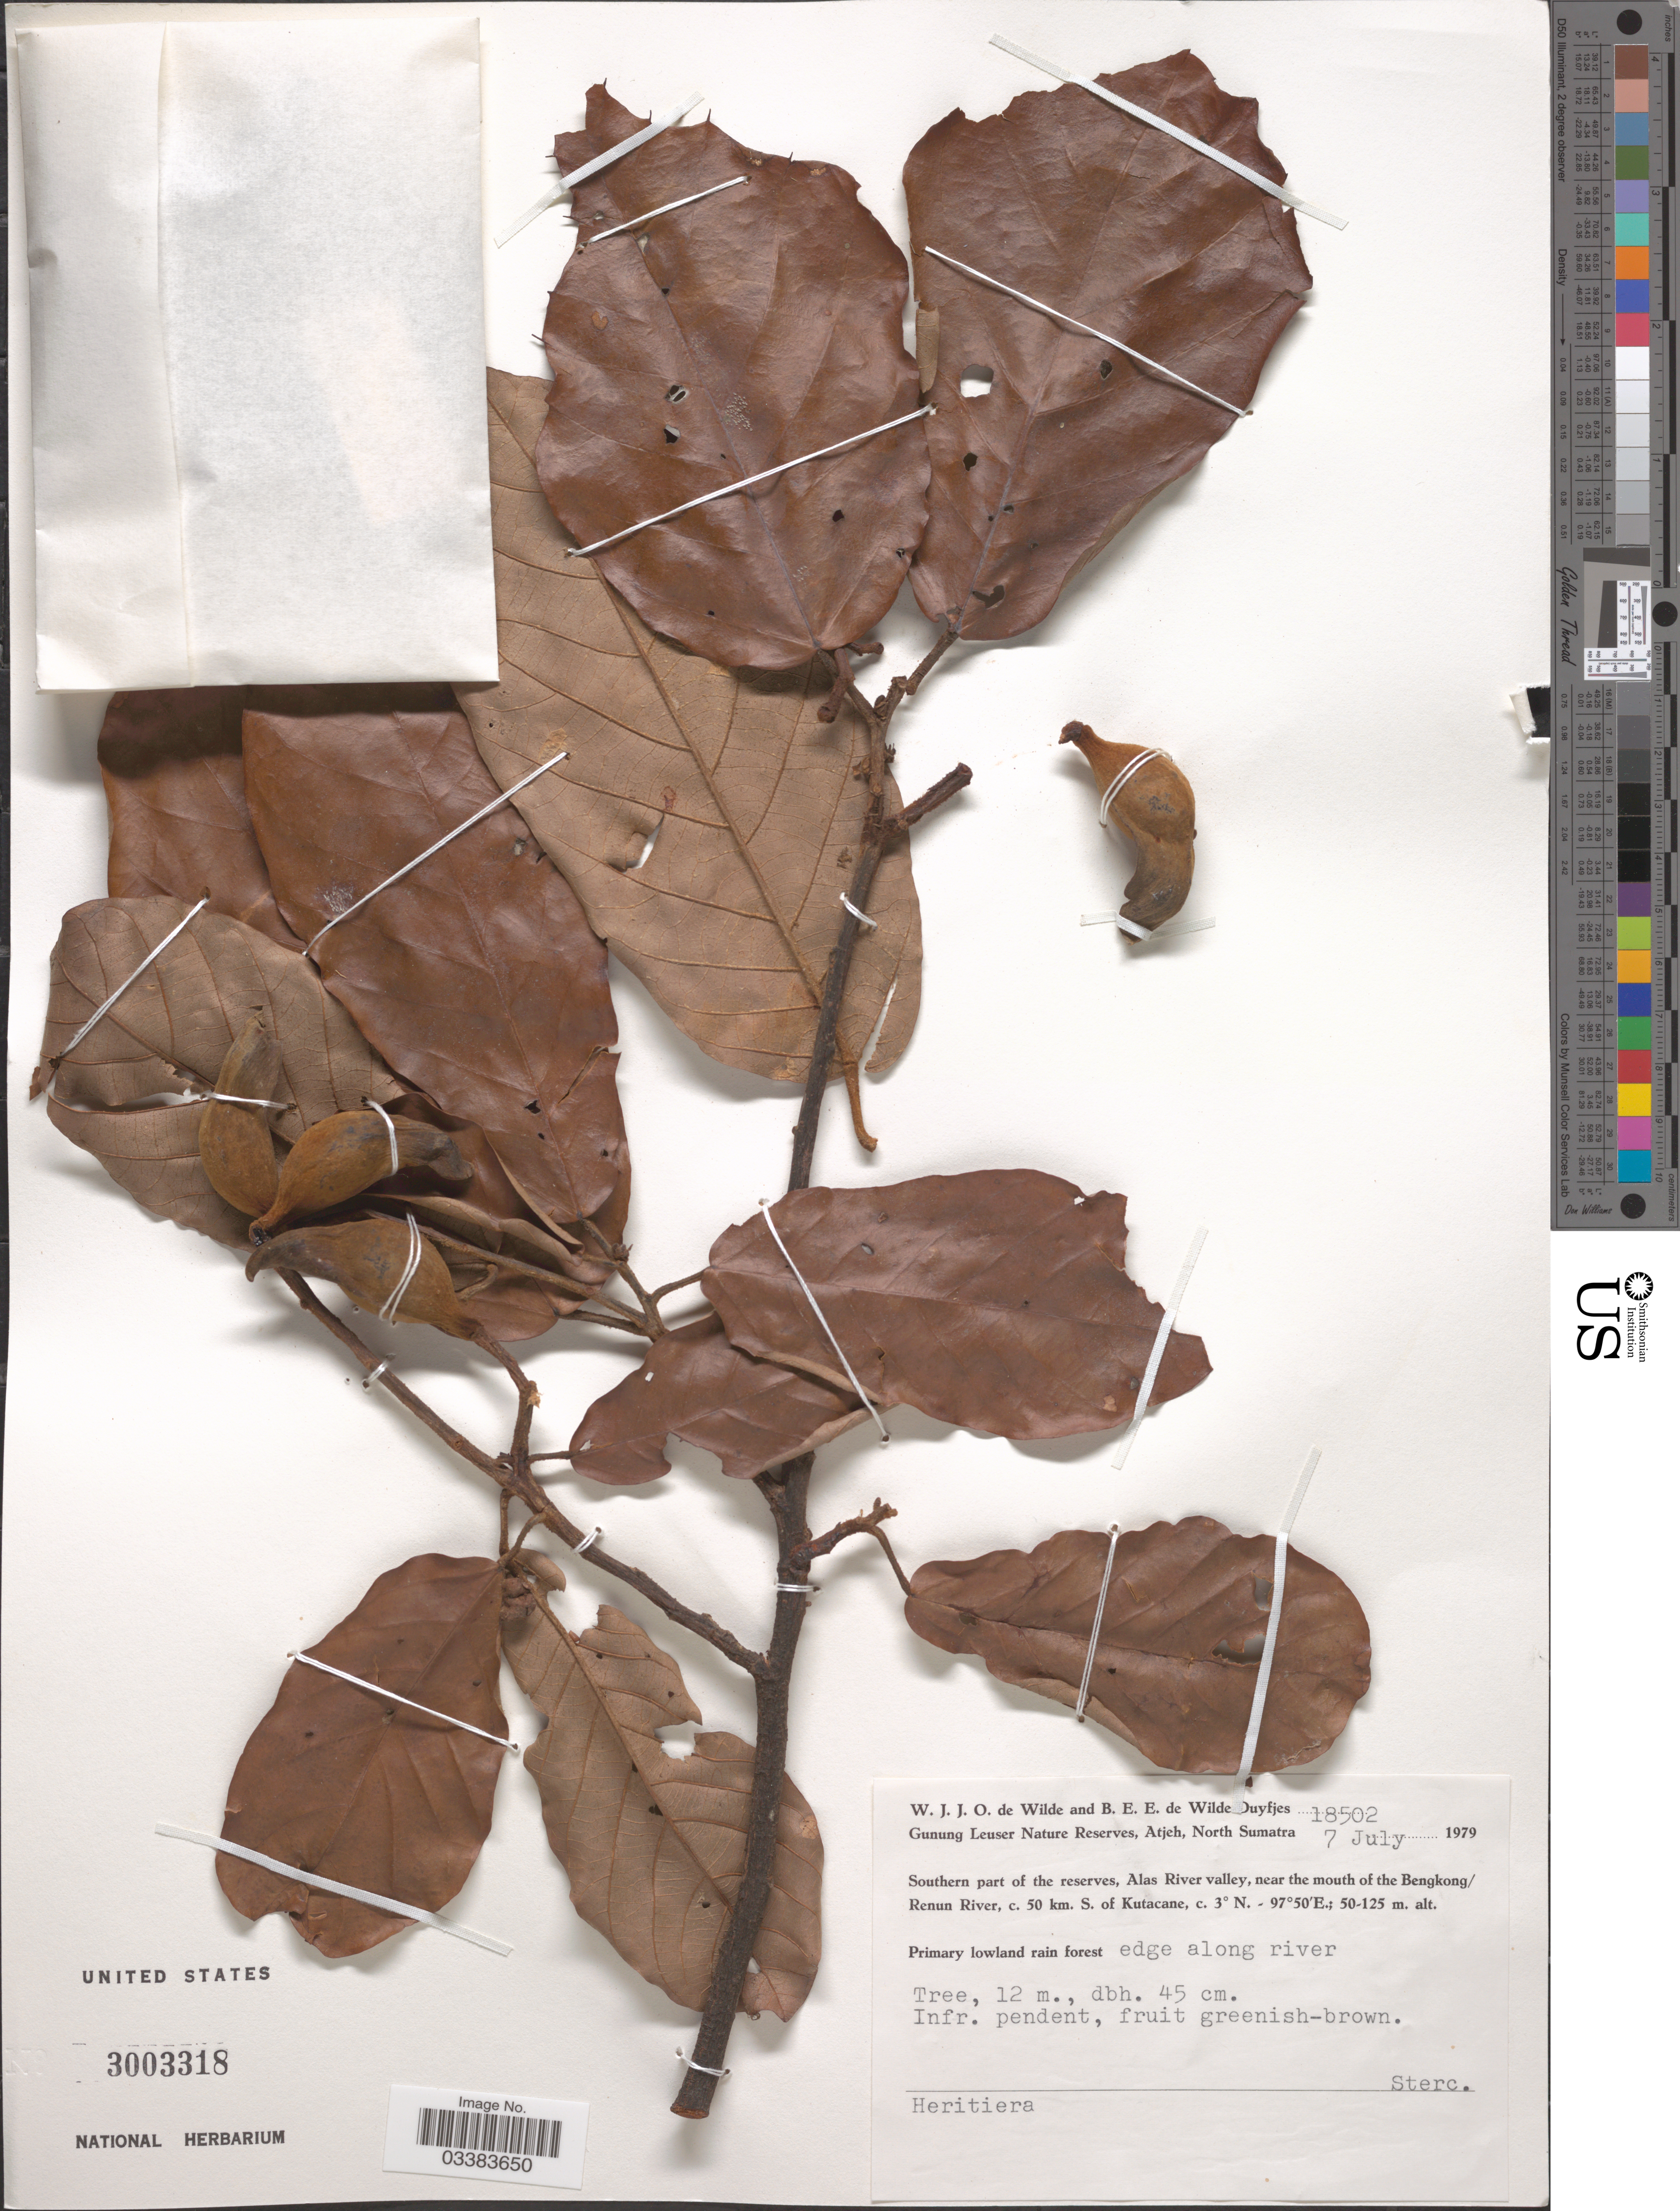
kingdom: Plantae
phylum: Tracheophyta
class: Magnoliopsida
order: Malvales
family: Malvaceae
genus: Heritiera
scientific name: Heritiera sp.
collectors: W. J. de Wilde & B. E. de Wilde-Duyfjes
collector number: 18502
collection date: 1979-07-07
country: Indonesia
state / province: Sumatra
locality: Gunung Leuser Nature Reserves, Atjeh, North Sumatra. Southern part of the reserves, Alas River valley, near the mouth of the Bengkong/ Renun River, c. 50 km. S. of Kutacane.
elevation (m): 50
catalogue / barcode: US 3003318